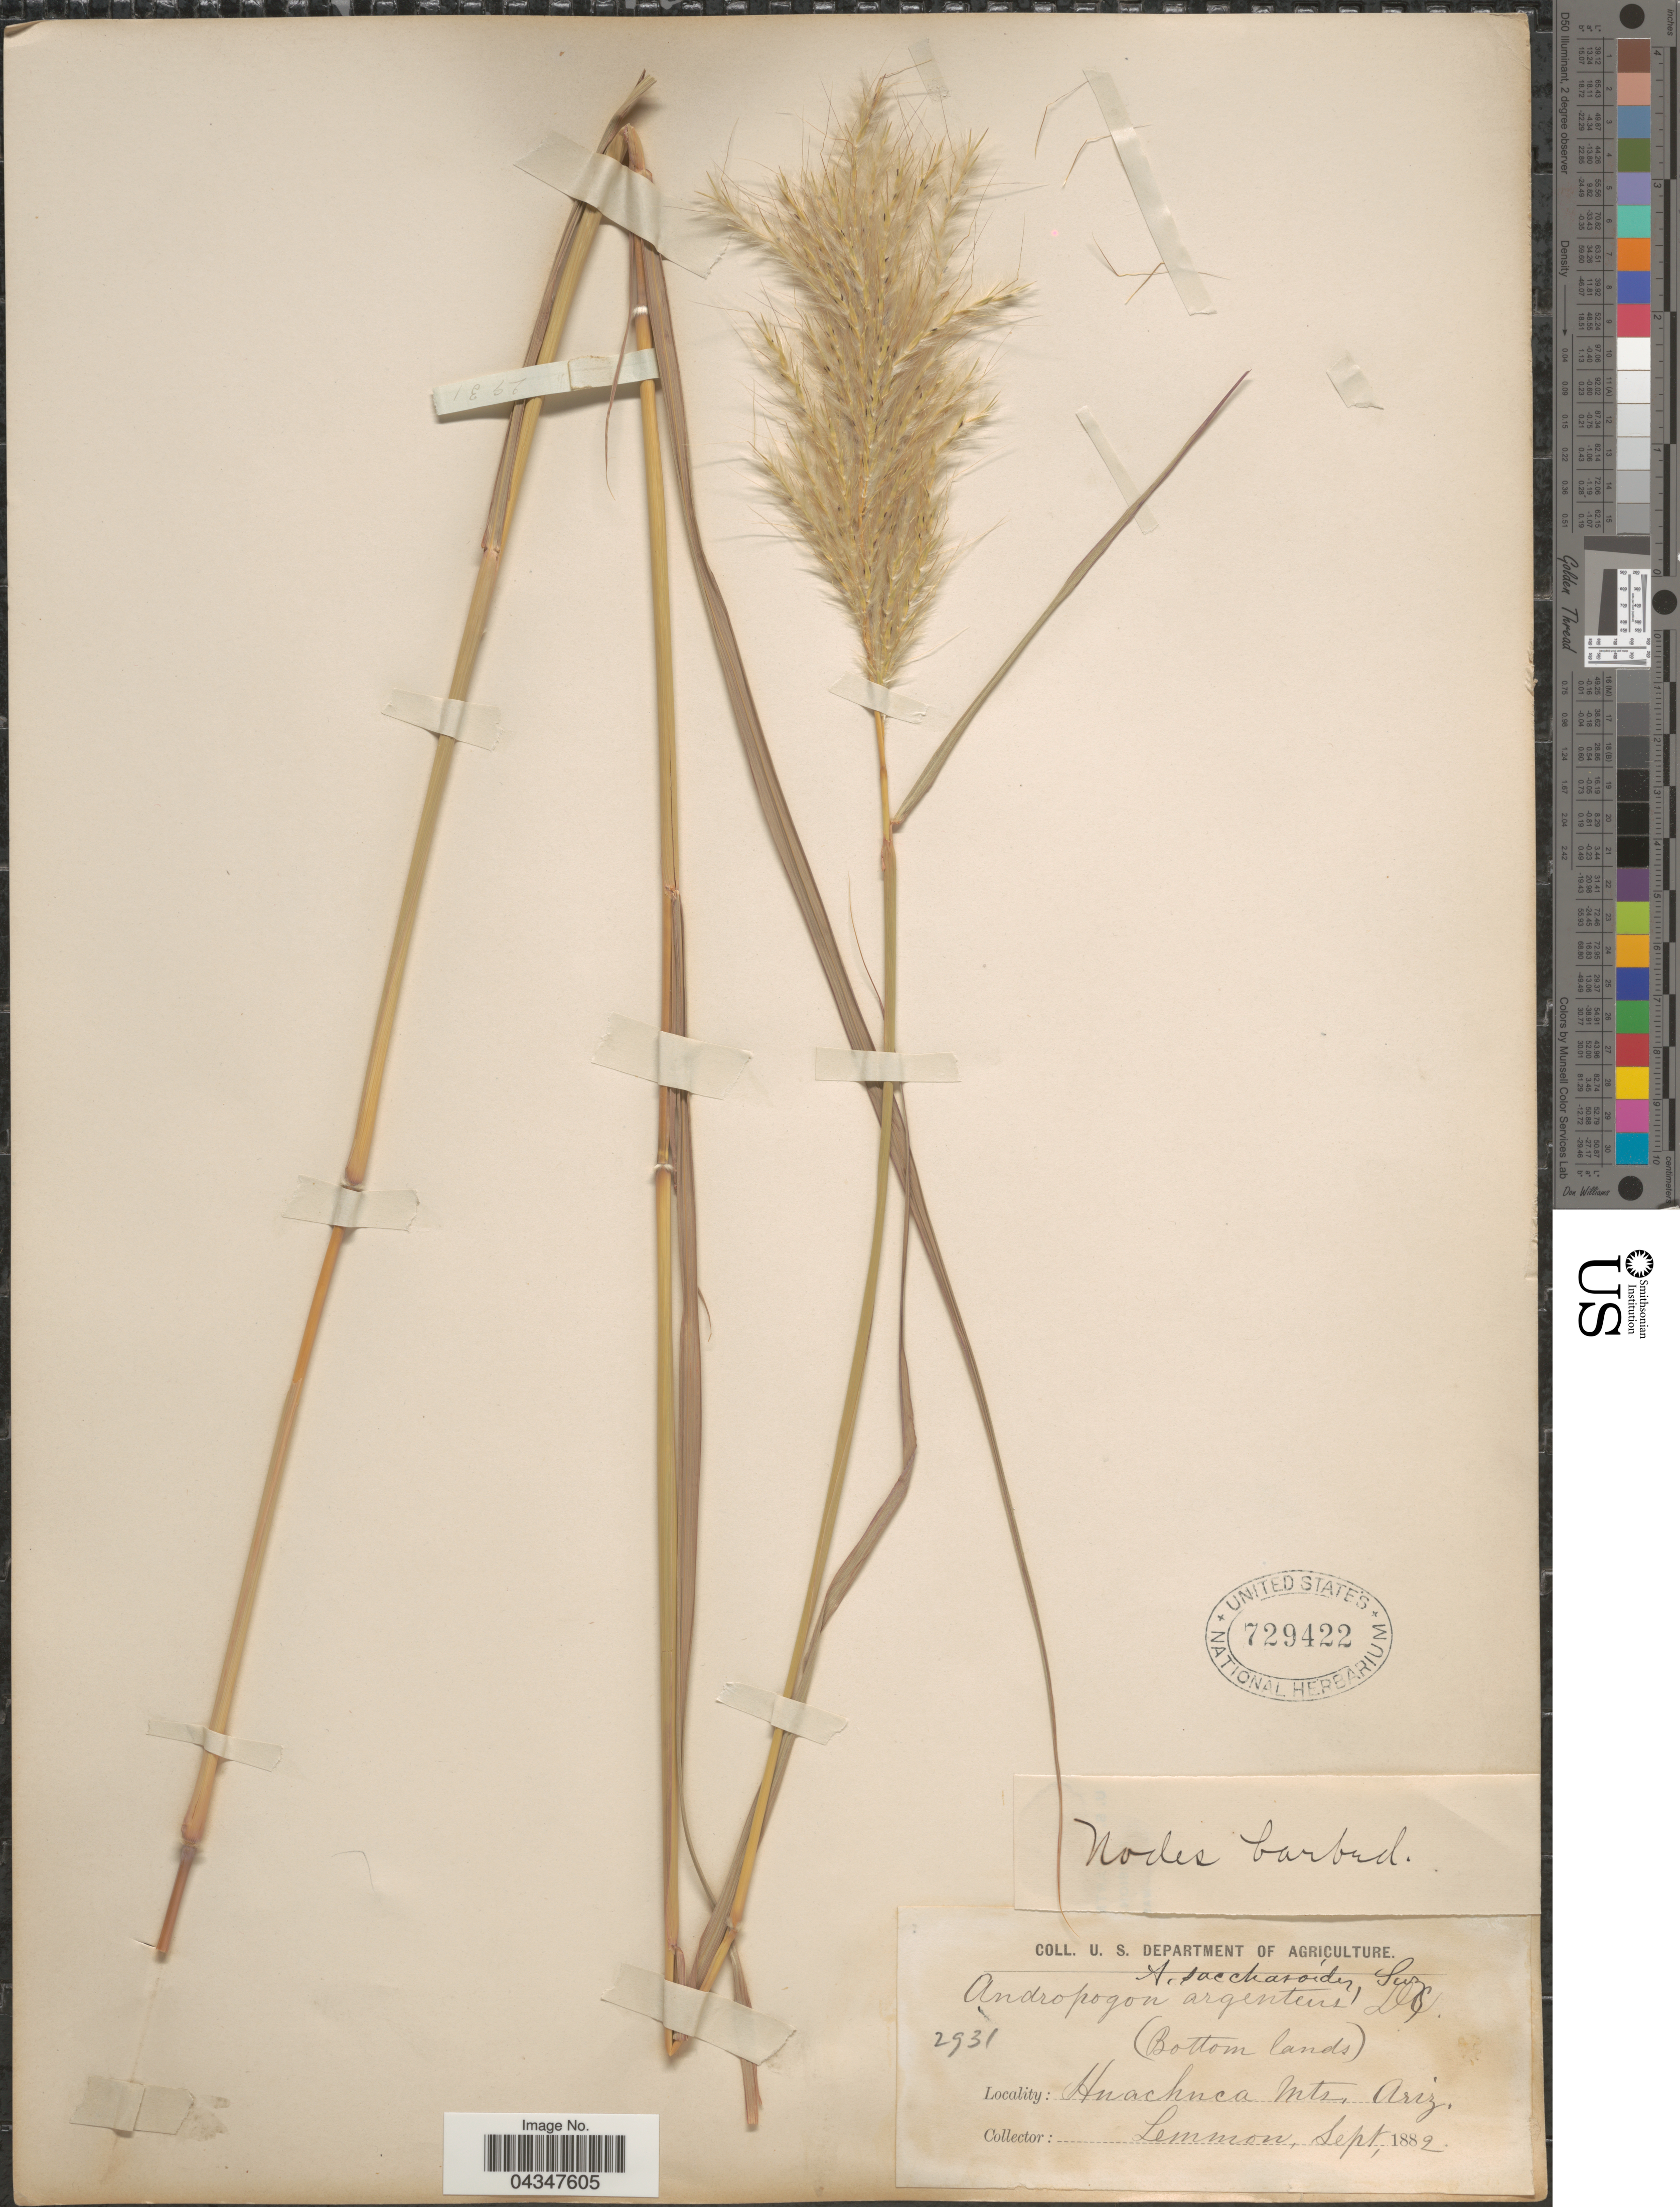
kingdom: Plantae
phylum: Tracheophyta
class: Liliopsida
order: Poales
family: Poaceae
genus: Bothriochloa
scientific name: Bothriochloa barbinodis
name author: (Lag.) Herter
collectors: -- Lemmon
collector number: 2931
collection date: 1882-09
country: United States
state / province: Arizona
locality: Huachuca Mts.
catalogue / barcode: US 729422